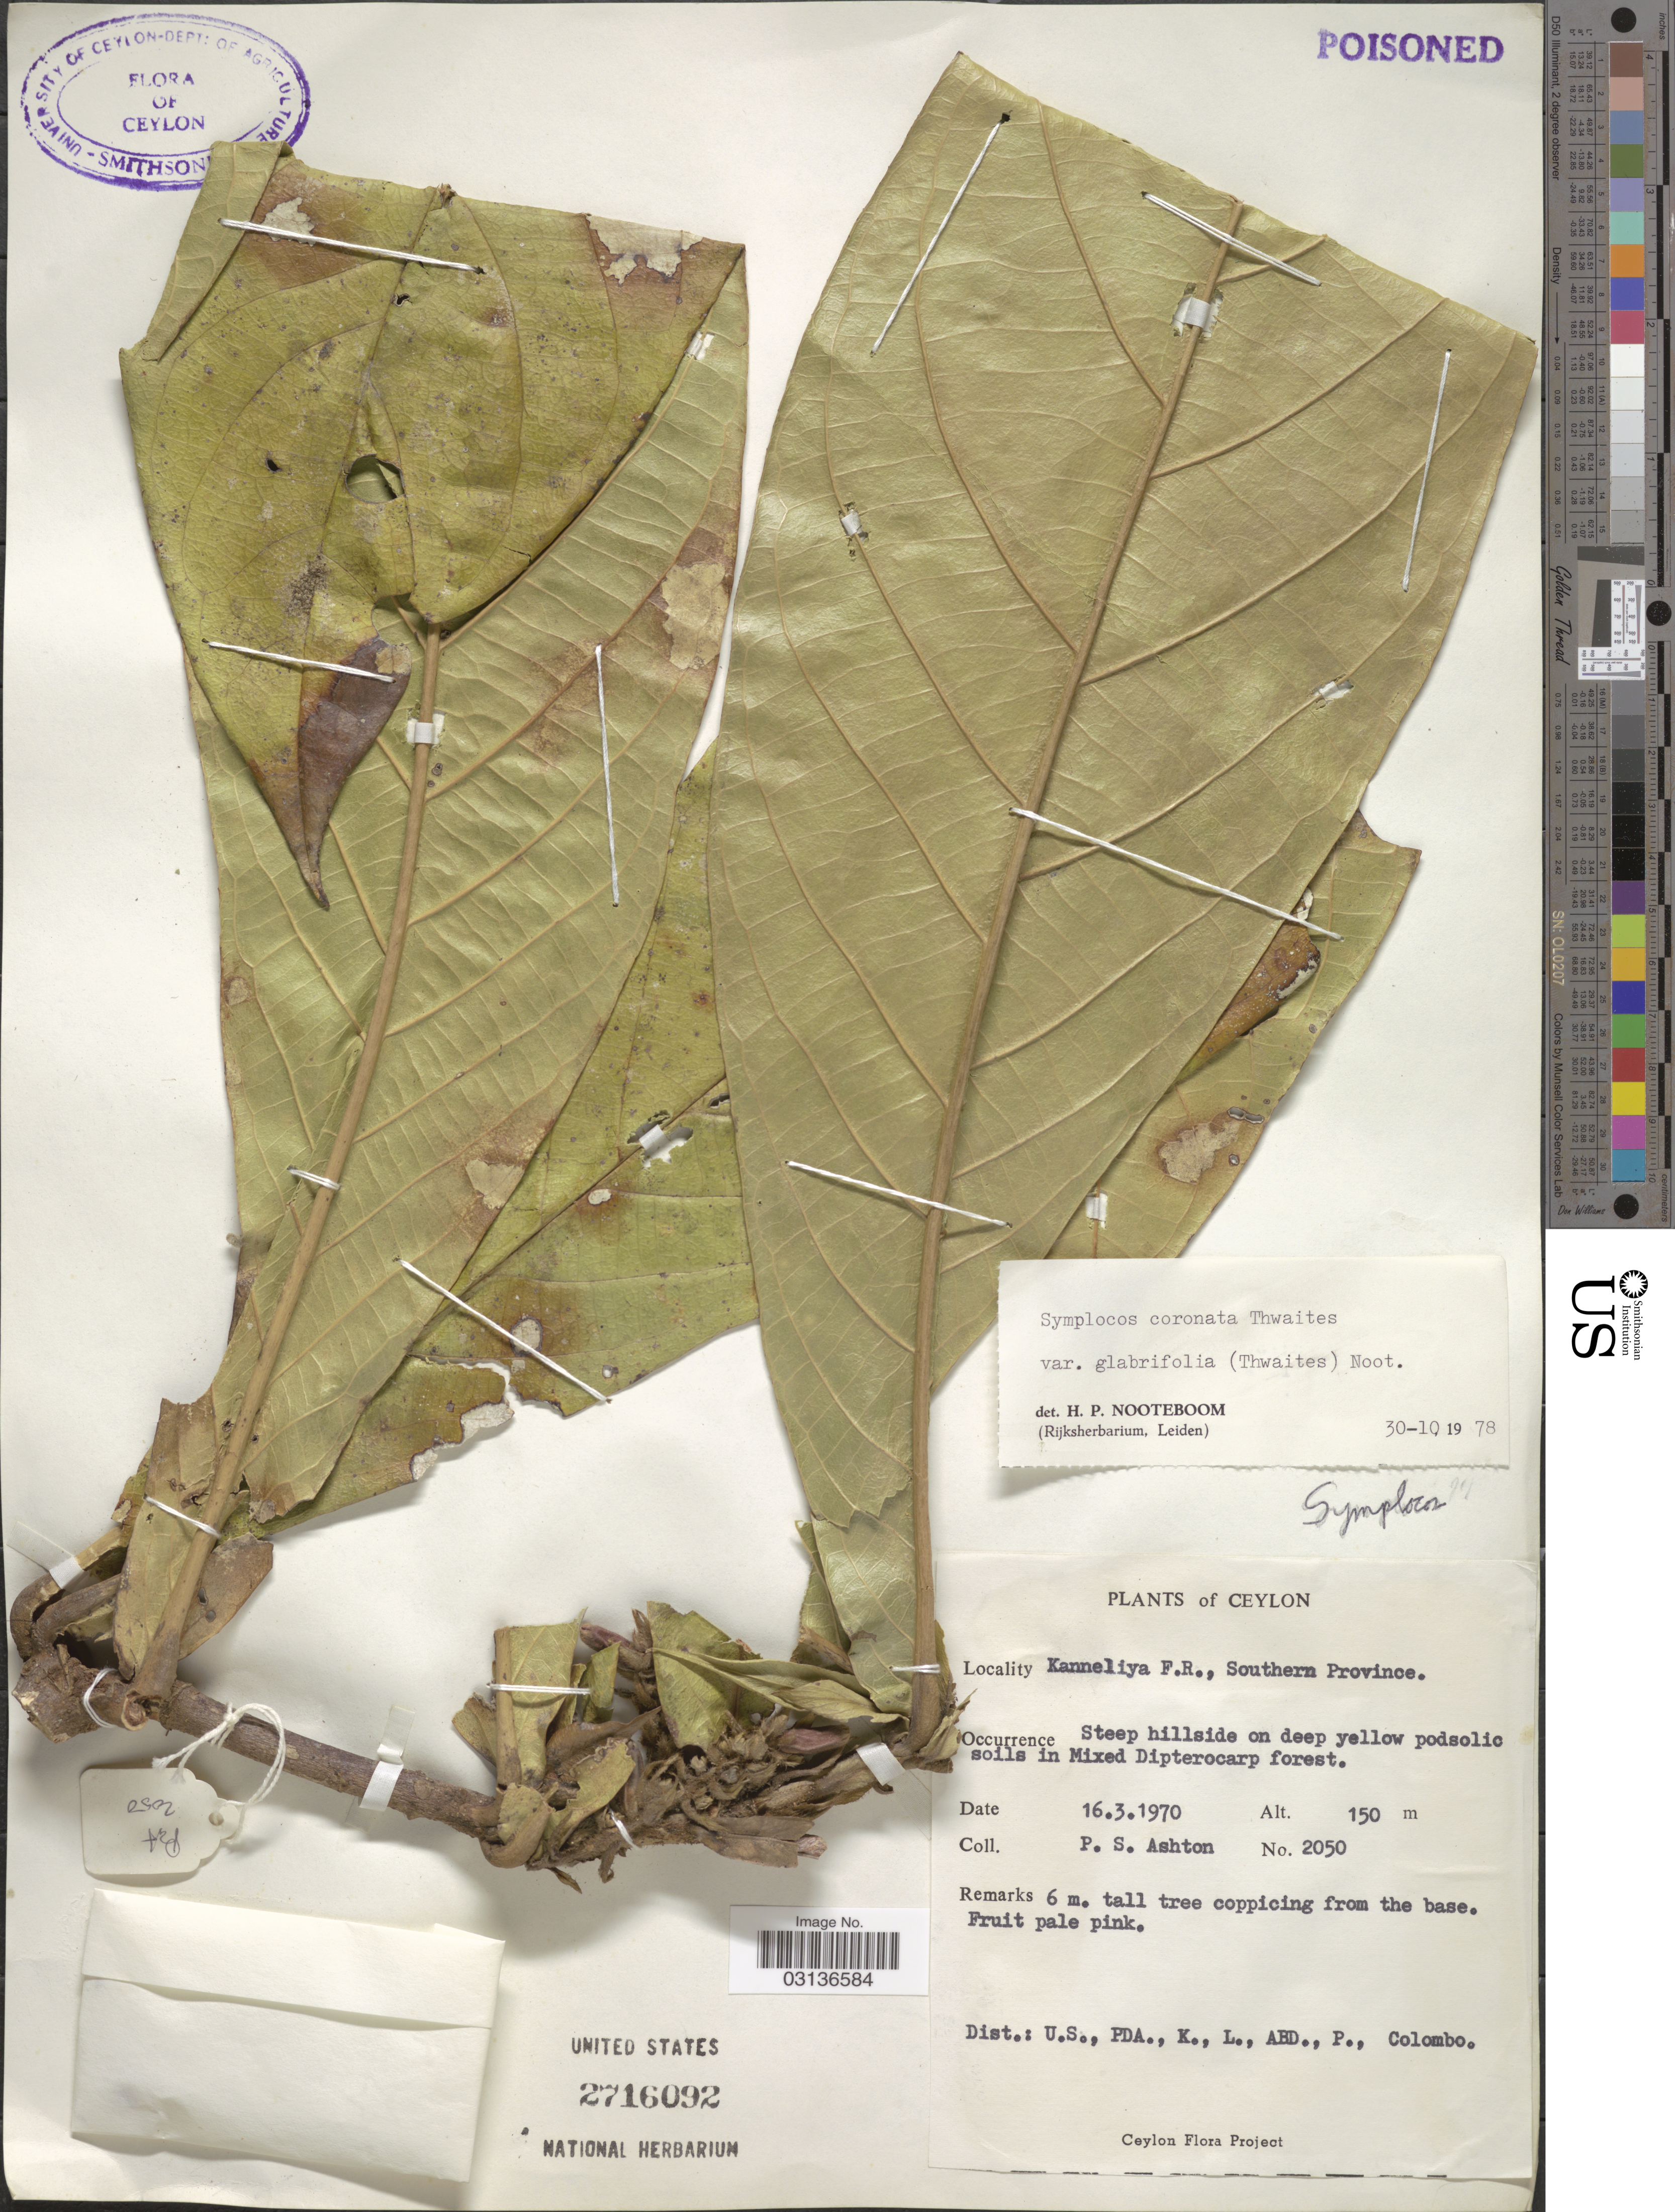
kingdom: Plantae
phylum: Tracheophyta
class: Magnoliopsida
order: Ericales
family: Symplocaceae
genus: Symplocos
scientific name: Symplocos coronata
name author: Thwaites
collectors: P. S. Ashton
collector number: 2050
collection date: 1970-03-16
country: Sri Lanka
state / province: Southern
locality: Ceylon. Kanneliya F.R.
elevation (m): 150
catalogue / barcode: US 2716092